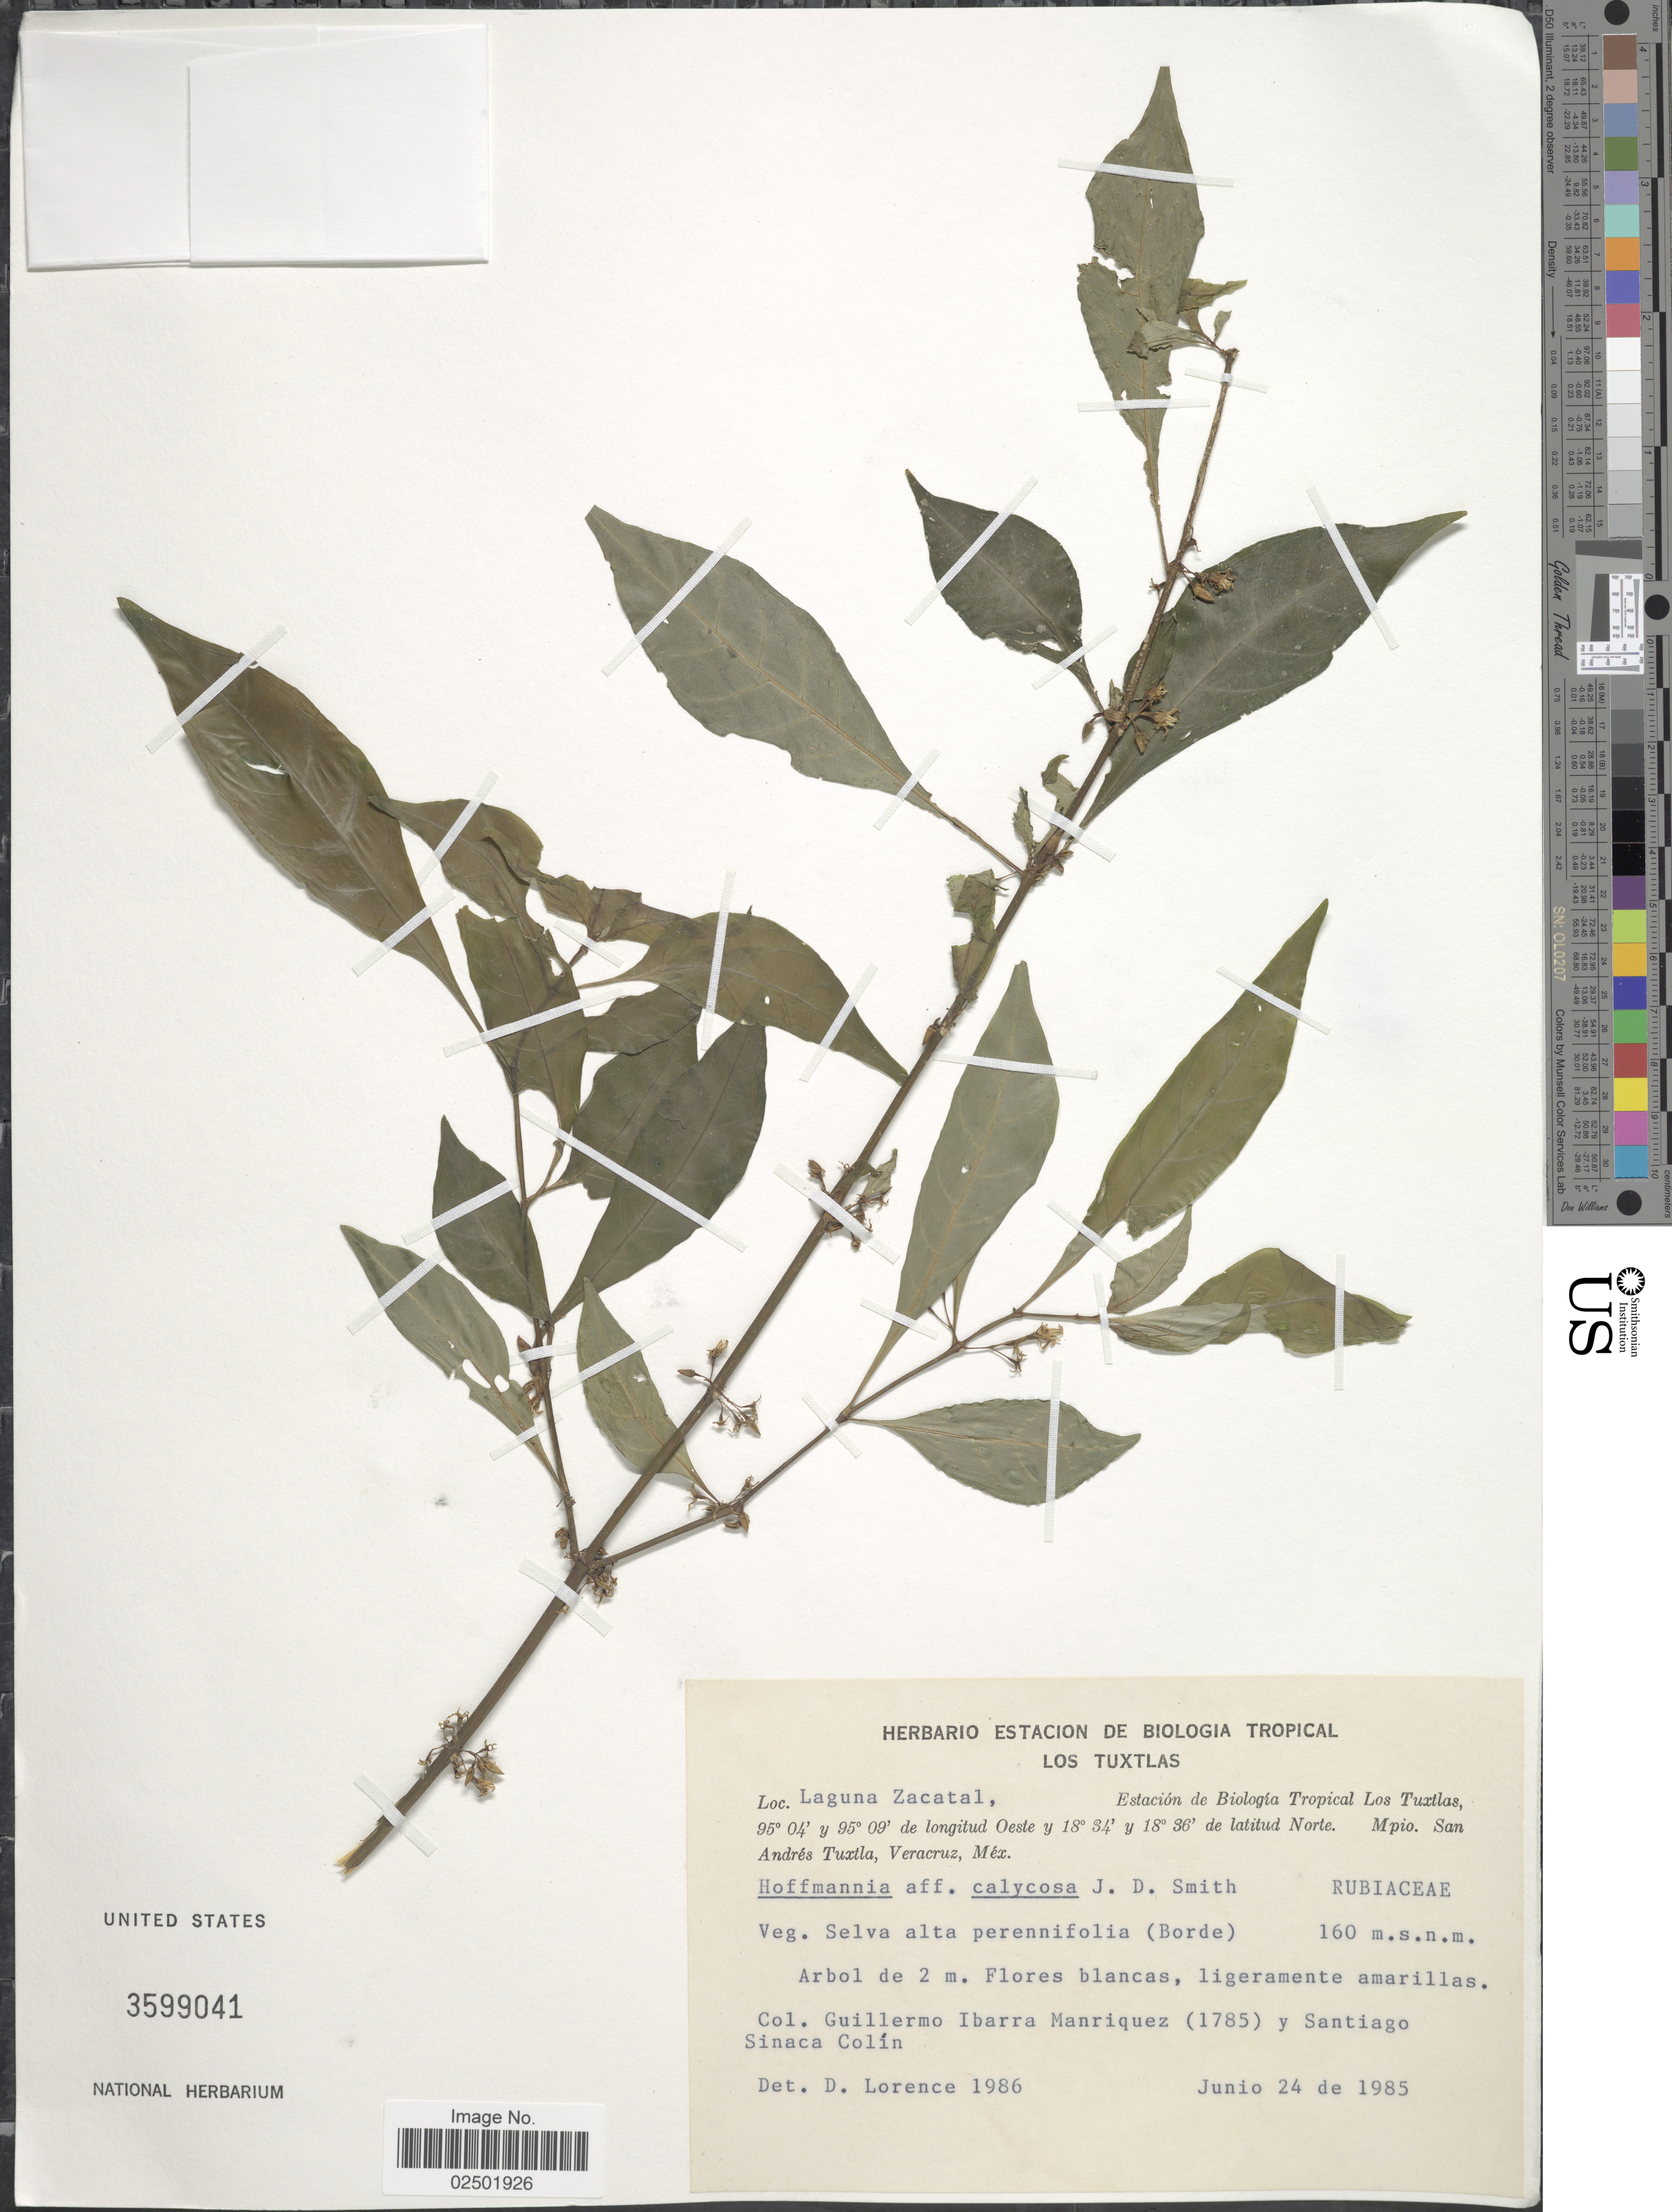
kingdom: Plantae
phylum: Tracheophyta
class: Magnoliopsida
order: Gentianales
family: Rubiaceae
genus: Hoffmannia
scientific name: Hoffmannia psychotriifolia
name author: (Benth.) Griseb.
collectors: G. Ibarra M. & S. Sinaca-Colin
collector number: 1785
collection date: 1985-06-24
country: Mexico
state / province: Veracruz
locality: Laguna Zacatal, Estación de Biología Tropical Los Tuxtlas, Mpio San Andrés Tuxtla, Veracruz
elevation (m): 160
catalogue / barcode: US 3599041